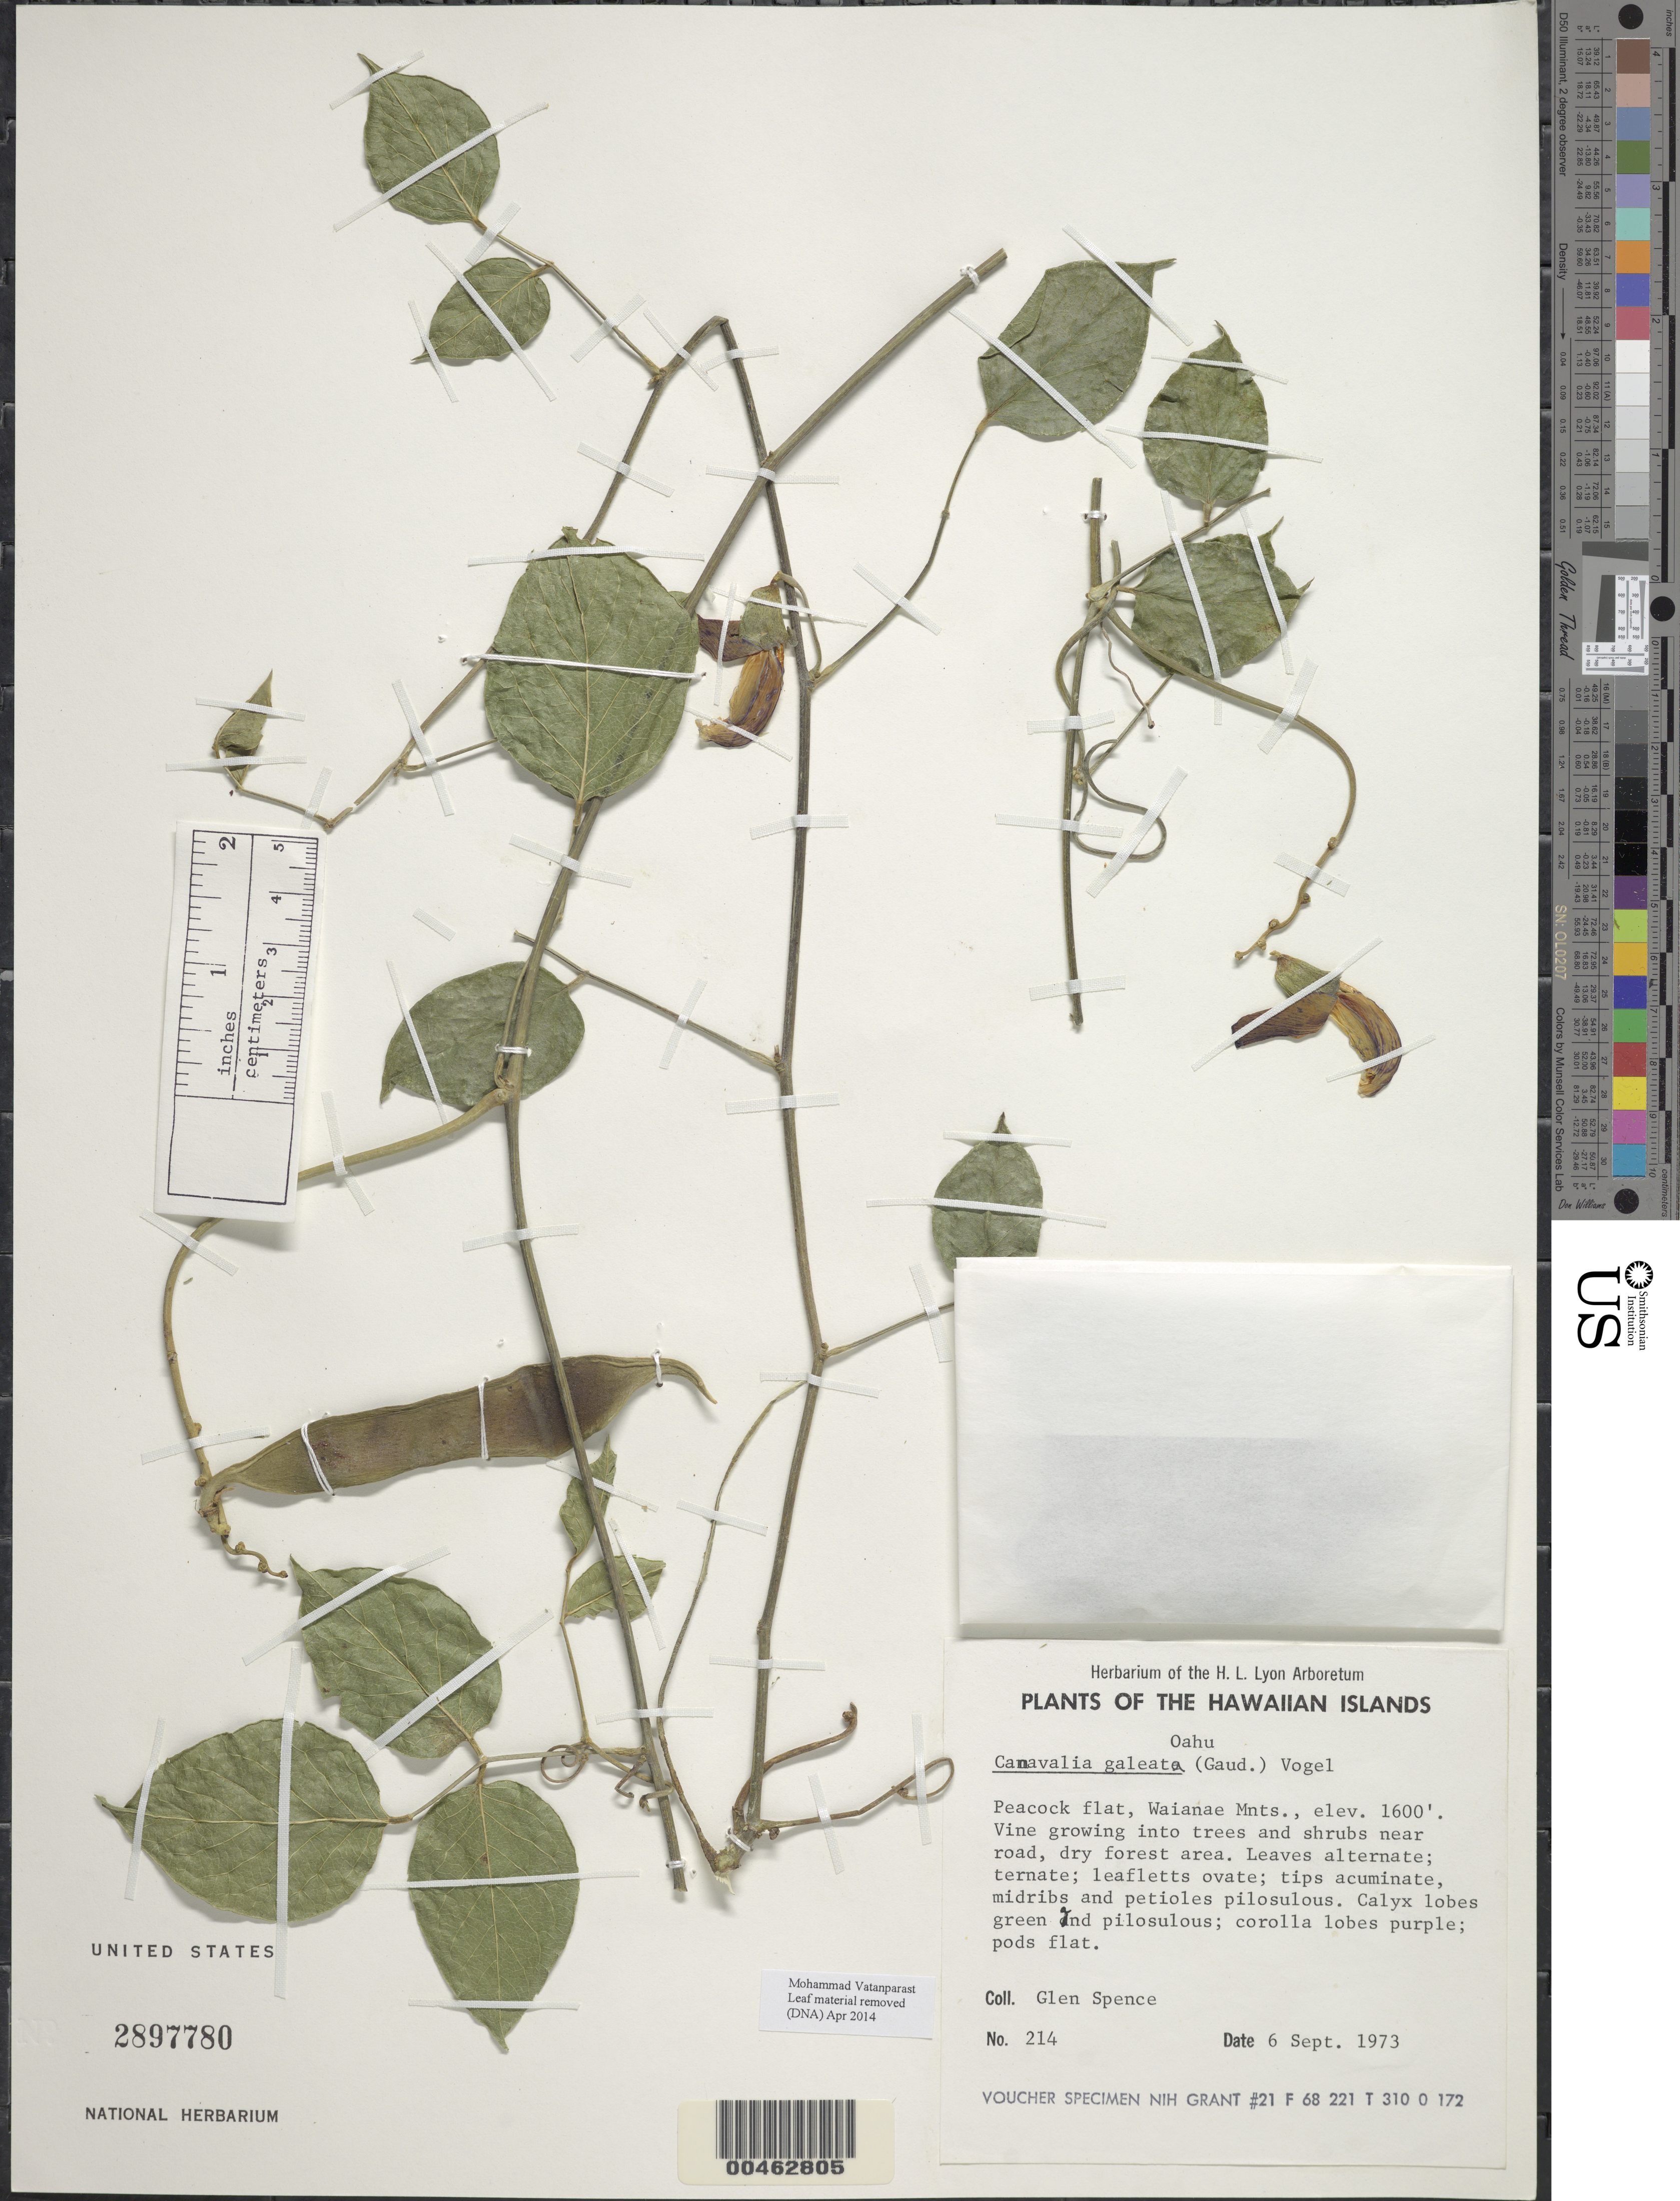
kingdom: Plantae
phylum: Tracheophyta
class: Magnoliopsida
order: Fabales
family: Fabaceae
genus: Canavalia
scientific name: Canavalia galeata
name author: Gaudich.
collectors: G. Spence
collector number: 214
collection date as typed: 6 Sep 1973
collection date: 1973-09-06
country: United States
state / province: Hawaii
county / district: Honolulu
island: Oahu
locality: Peacock Flat, Waianae Mts.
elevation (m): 488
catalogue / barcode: US 2897780